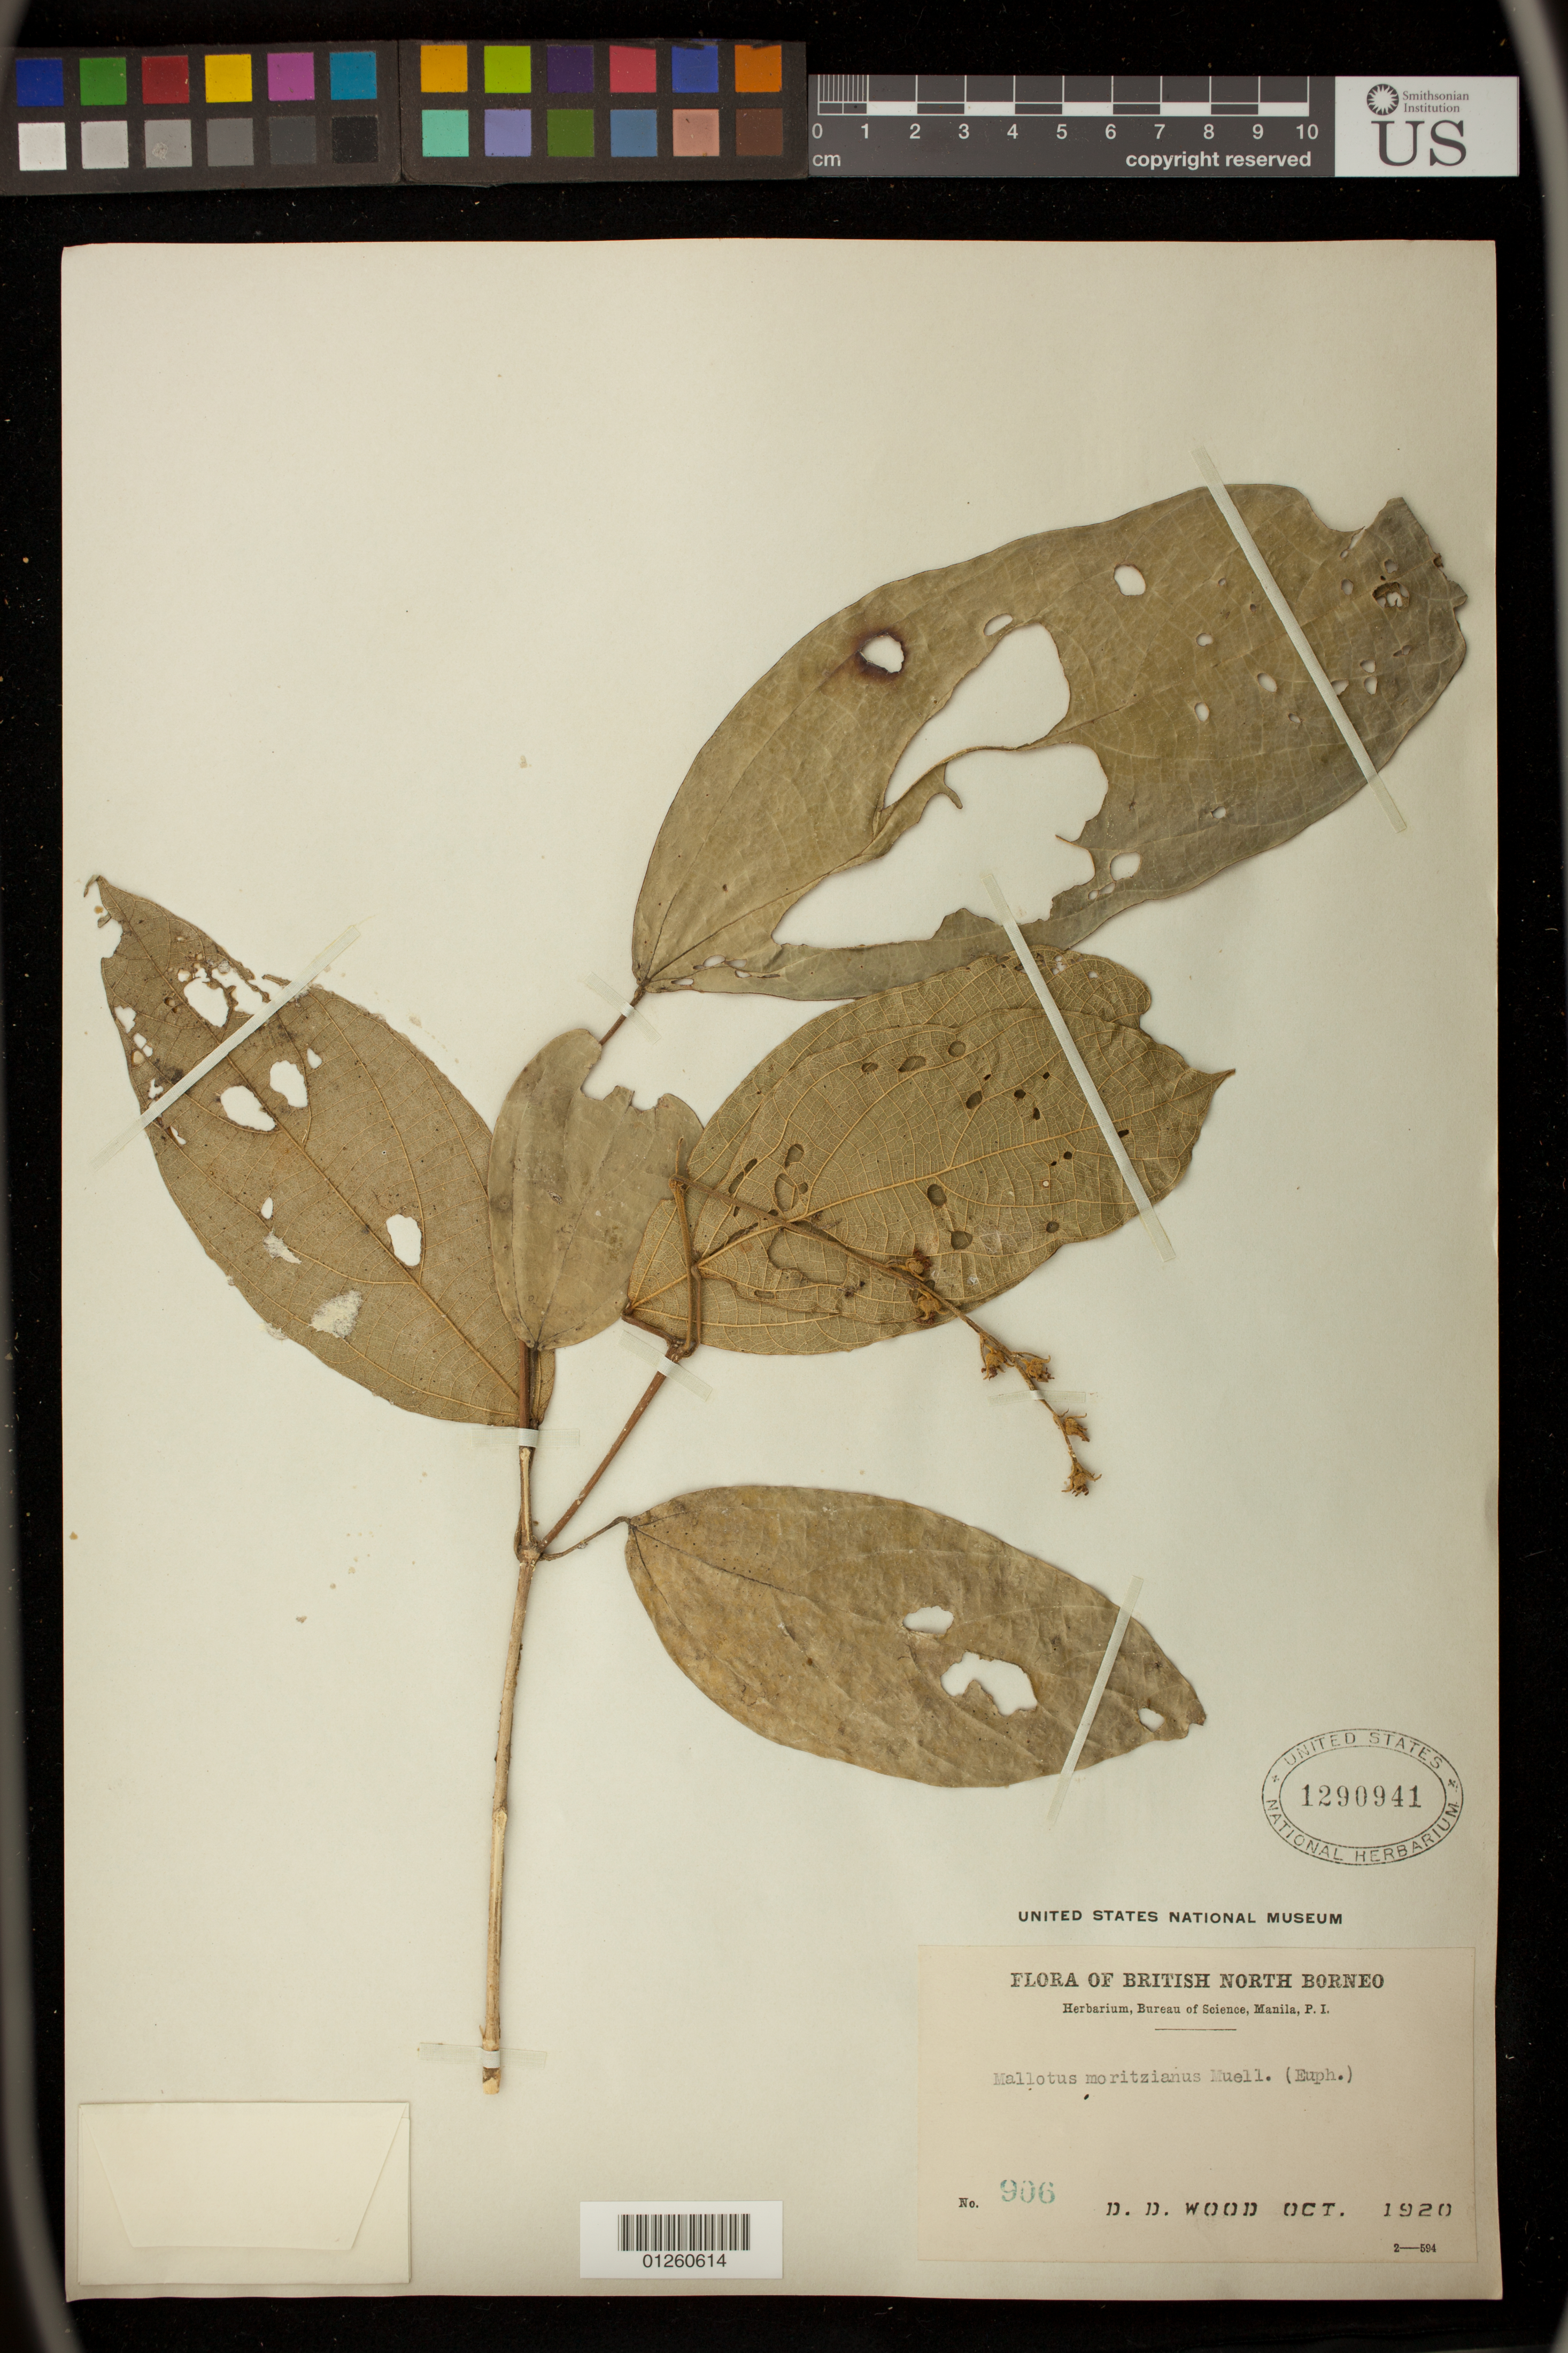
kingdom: Plantae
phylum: Tracheophyta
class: Magnoliopsida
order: Malpighiales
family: Euphorbiaceae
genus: Mallotus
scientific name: Mallotus moritzianus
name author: Müll. Arg.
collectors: D. Wood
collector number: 906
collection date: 1920-10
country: Malaysia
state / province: Sabah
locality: British North Borneo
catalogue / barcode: US 1290941